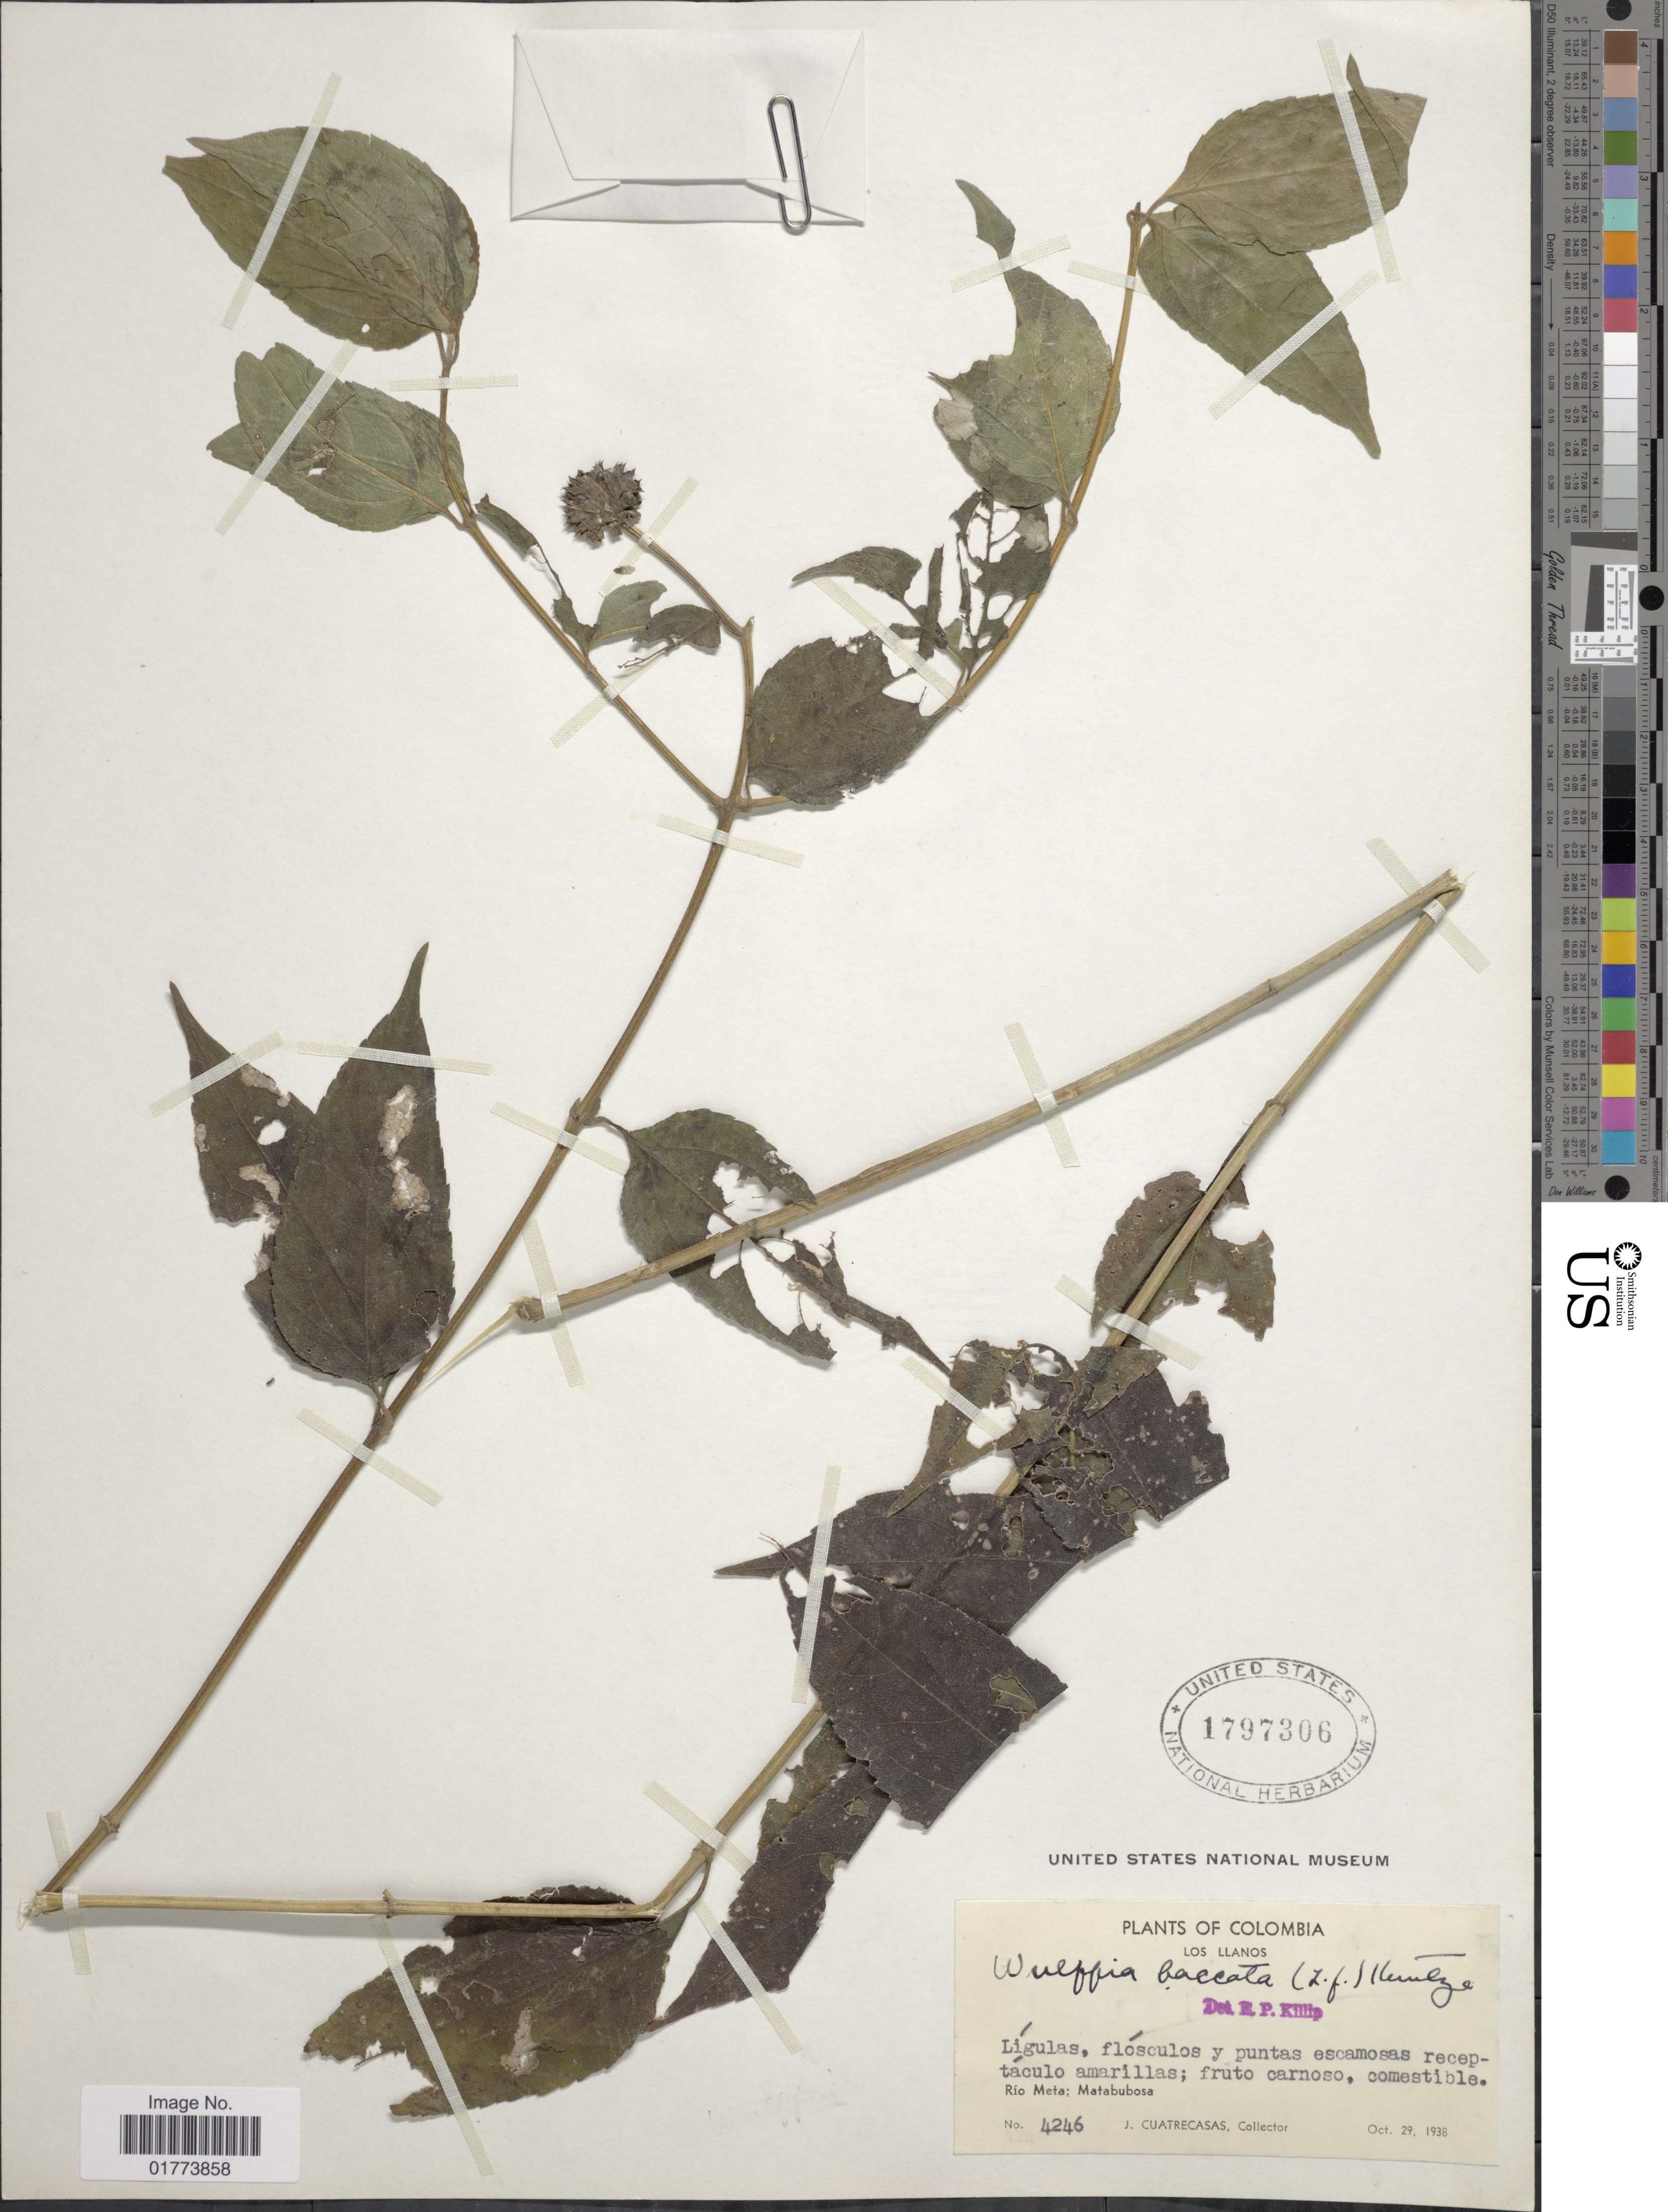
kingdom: Plantae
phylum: Tracheophyta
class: Magnoliopsida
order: Asterales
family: Asteraceae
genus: Wulffia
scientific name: Wulffia baccata var. baccata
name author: (L.) Kuntze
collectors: J. Cuatrecasas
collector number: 4246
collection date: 1938-10-29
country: Colombia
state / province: Meta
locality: Los Llanos, Rio Meta: Matabubosa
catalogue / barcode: US 1797306